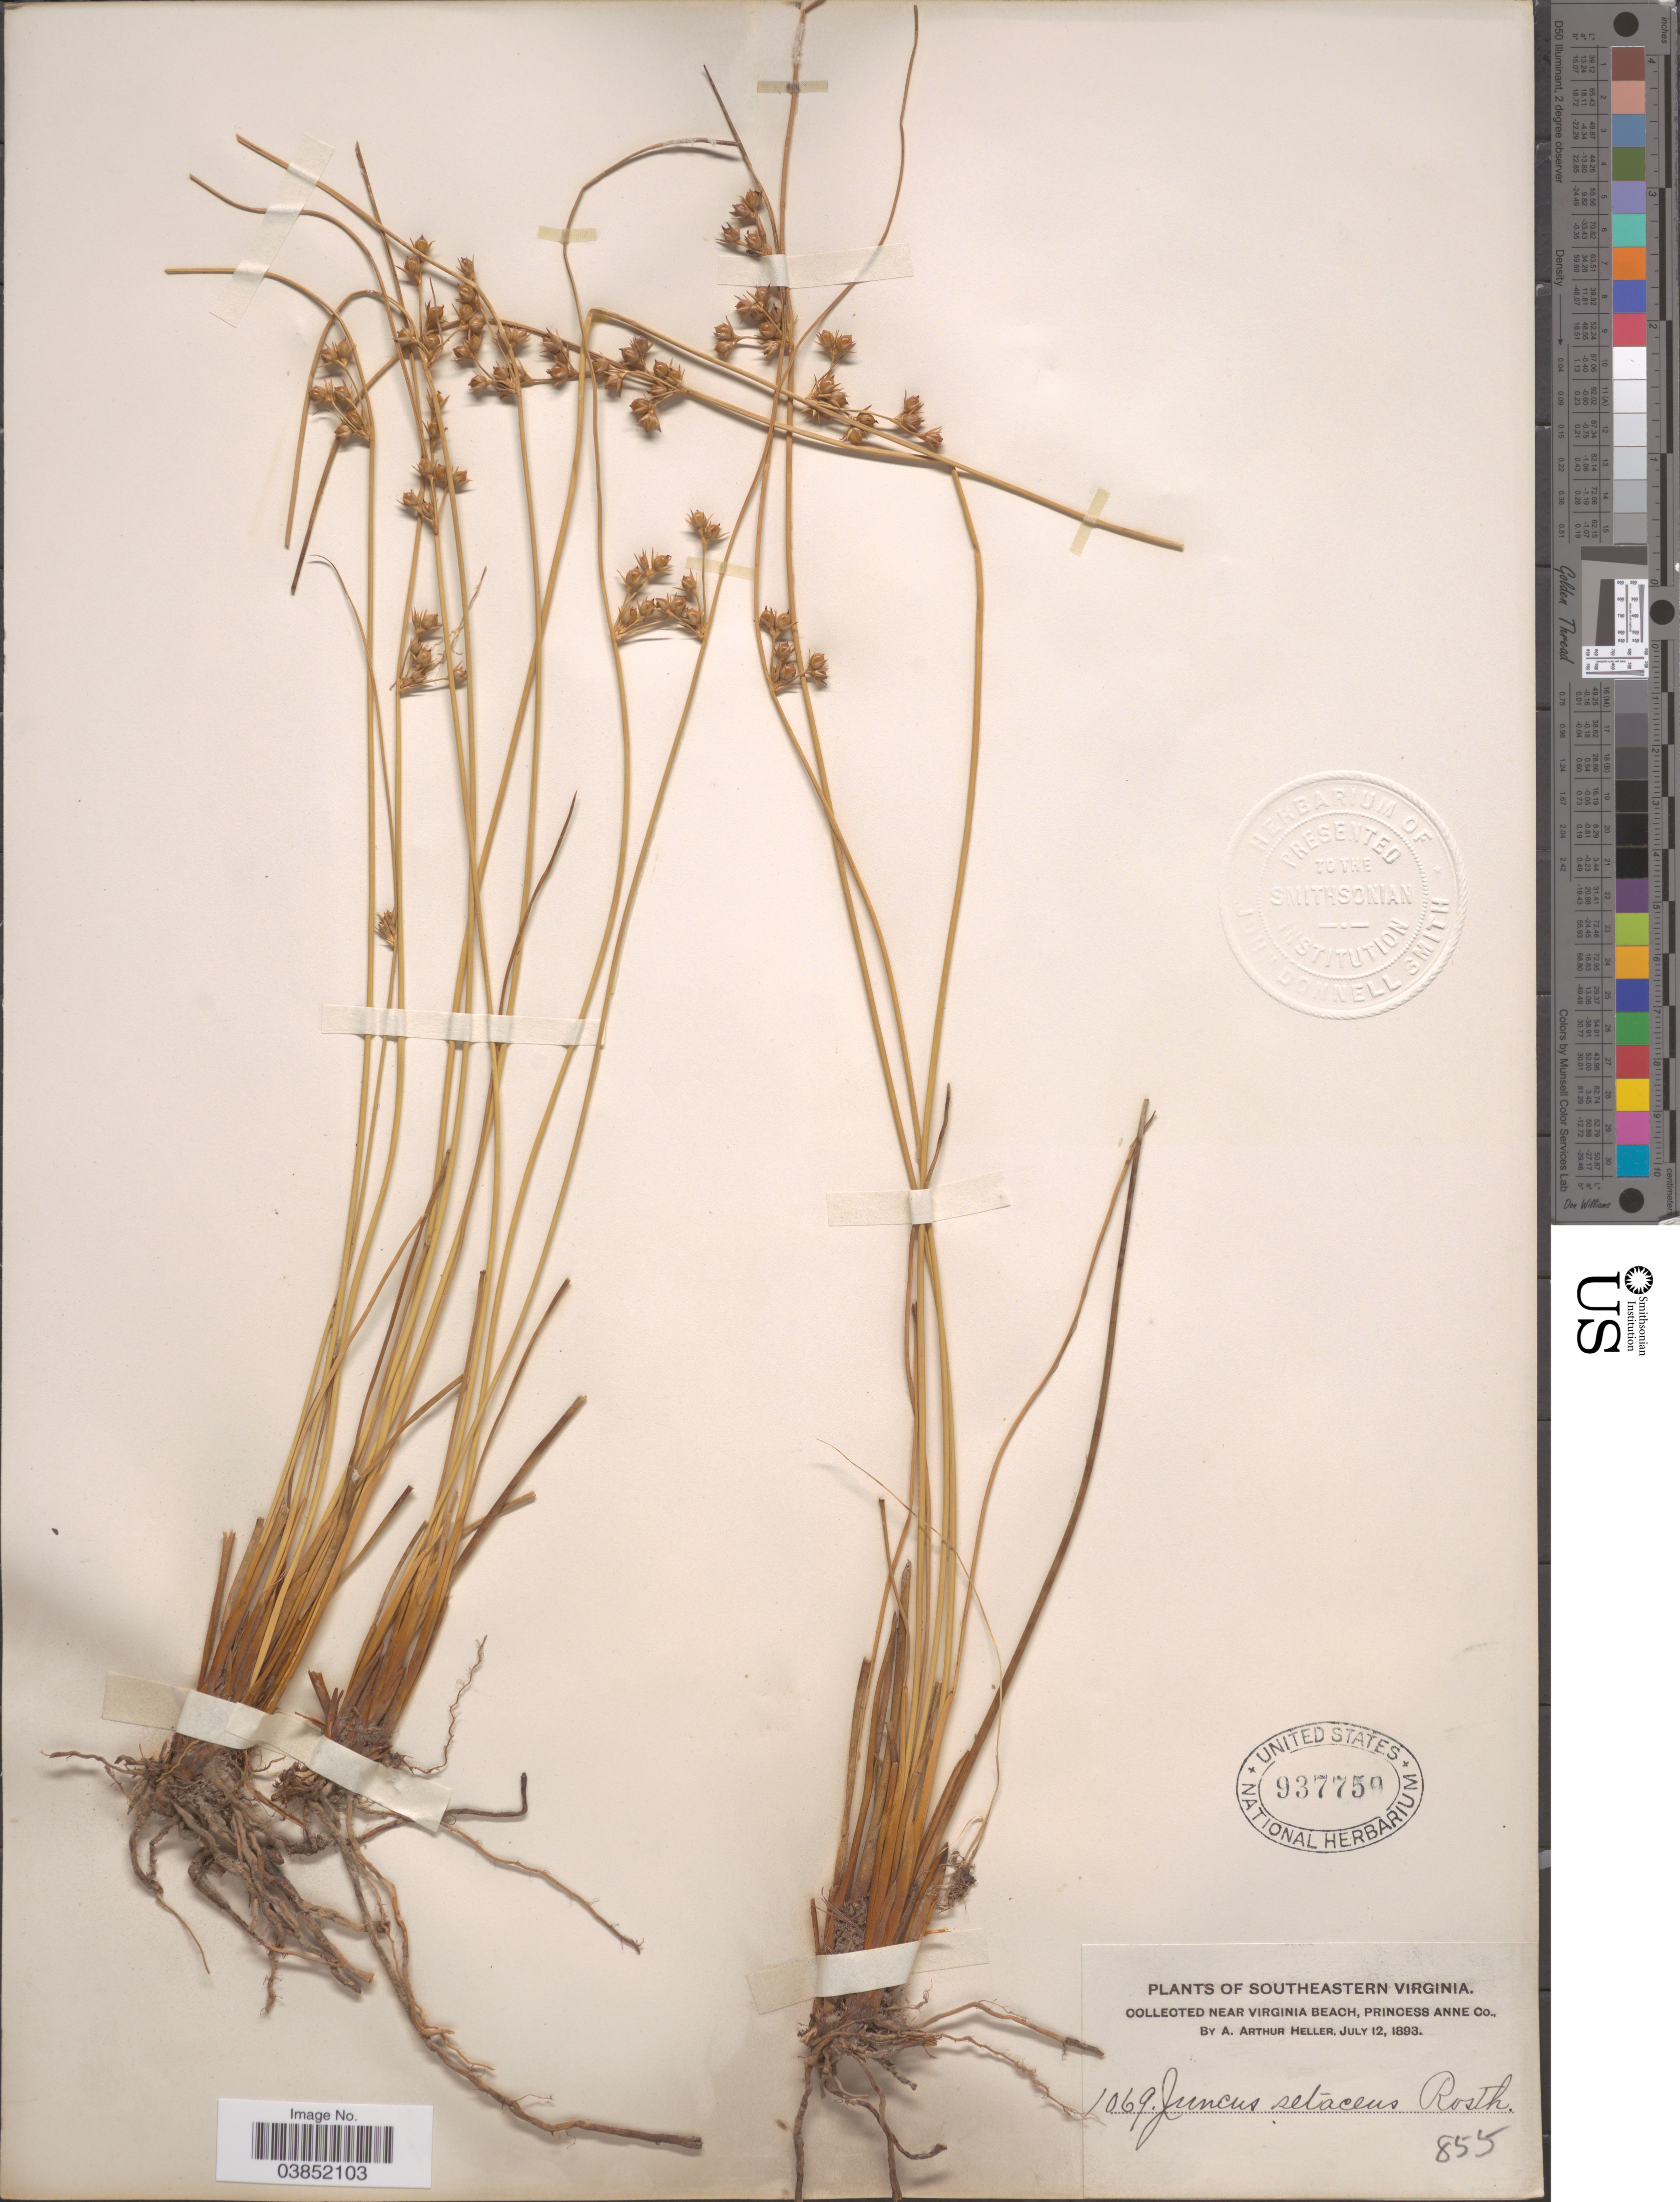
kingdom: Plantae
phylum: Tracheophyta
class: Liliopsida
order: Poales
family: Juncaceae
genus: Juncus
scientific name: Juncus coriaceus Mack.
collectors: A. A. Heller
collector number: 1069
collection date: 1893-07-12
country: United States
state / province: Virginia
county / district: City of Virginia Beach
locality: Southeastern Virginia. Near Virginia Beach, Princess Anne (=historic county name) Co.